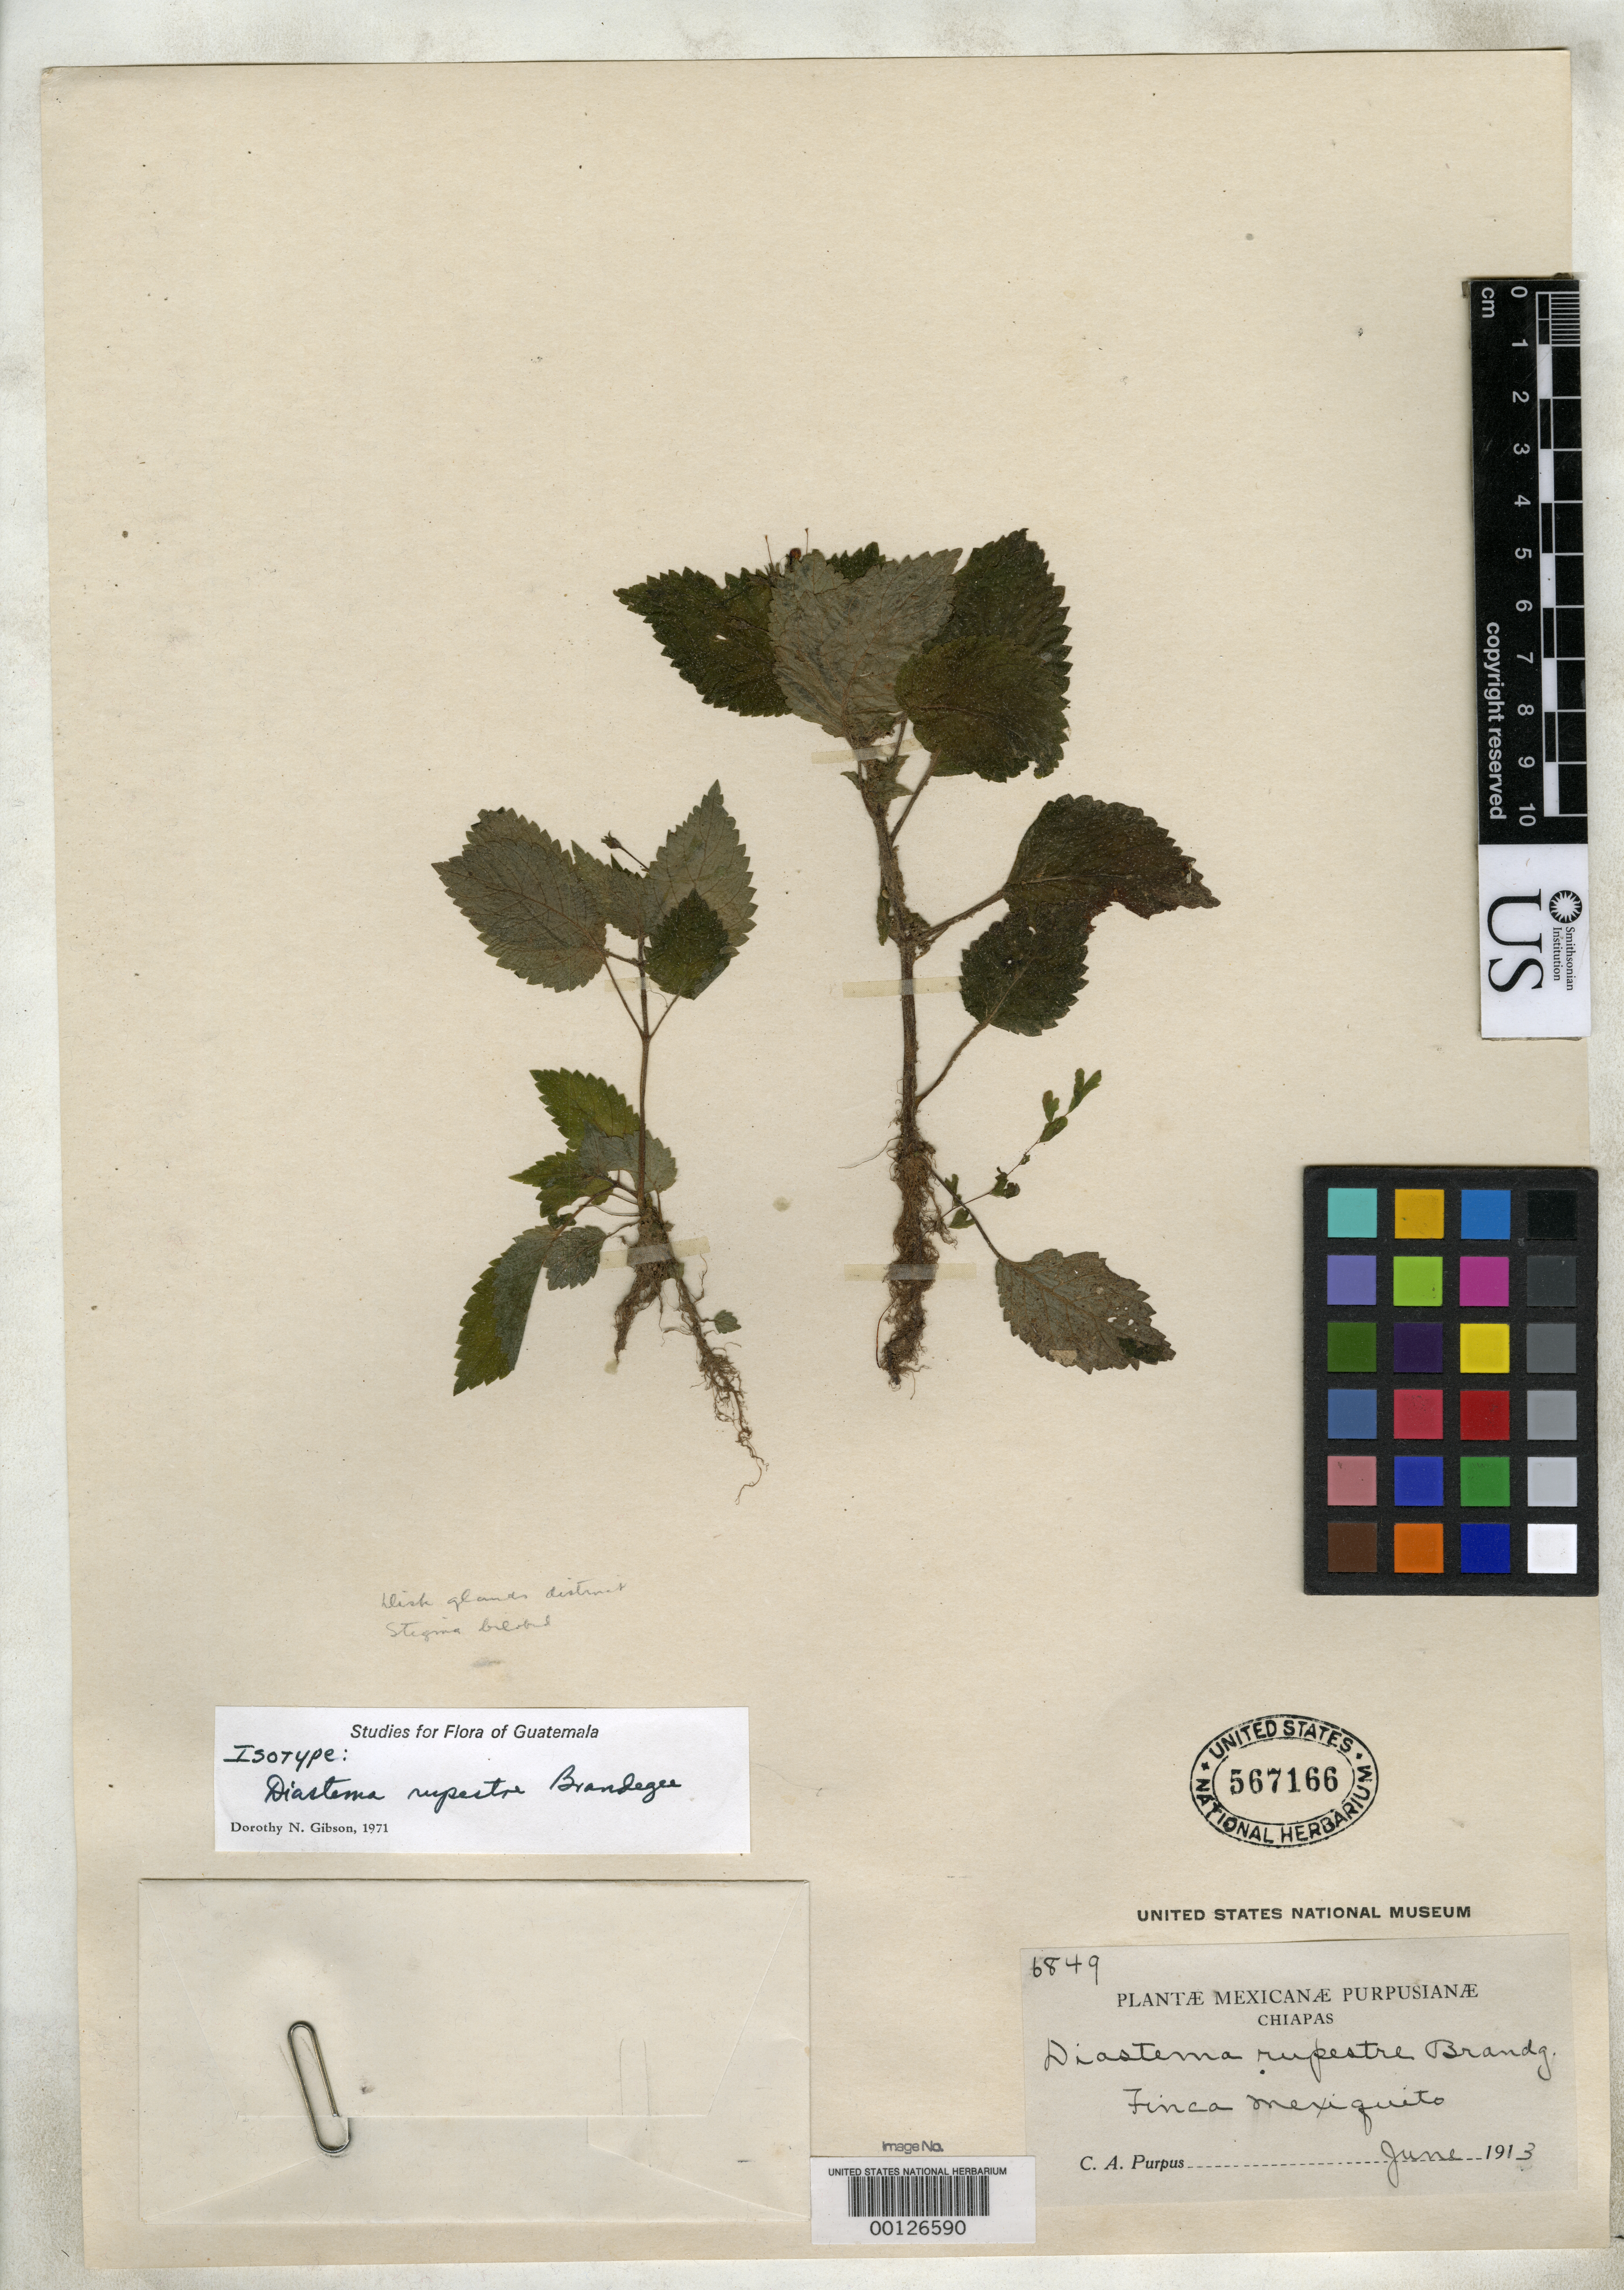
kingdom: Plantae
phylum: Tracheophyta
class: Magnoliopsida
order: Lamiales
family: Gesneriaceae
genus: Diastema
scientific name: Diastema rupestre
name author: Brandegee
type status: Isotype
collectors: C. A. Purpus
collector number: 6849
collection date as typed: Jun 1913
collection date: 1913-06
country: Mexico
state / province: Chiapas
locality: Near Finca Mexiquito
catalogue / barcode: US 567166